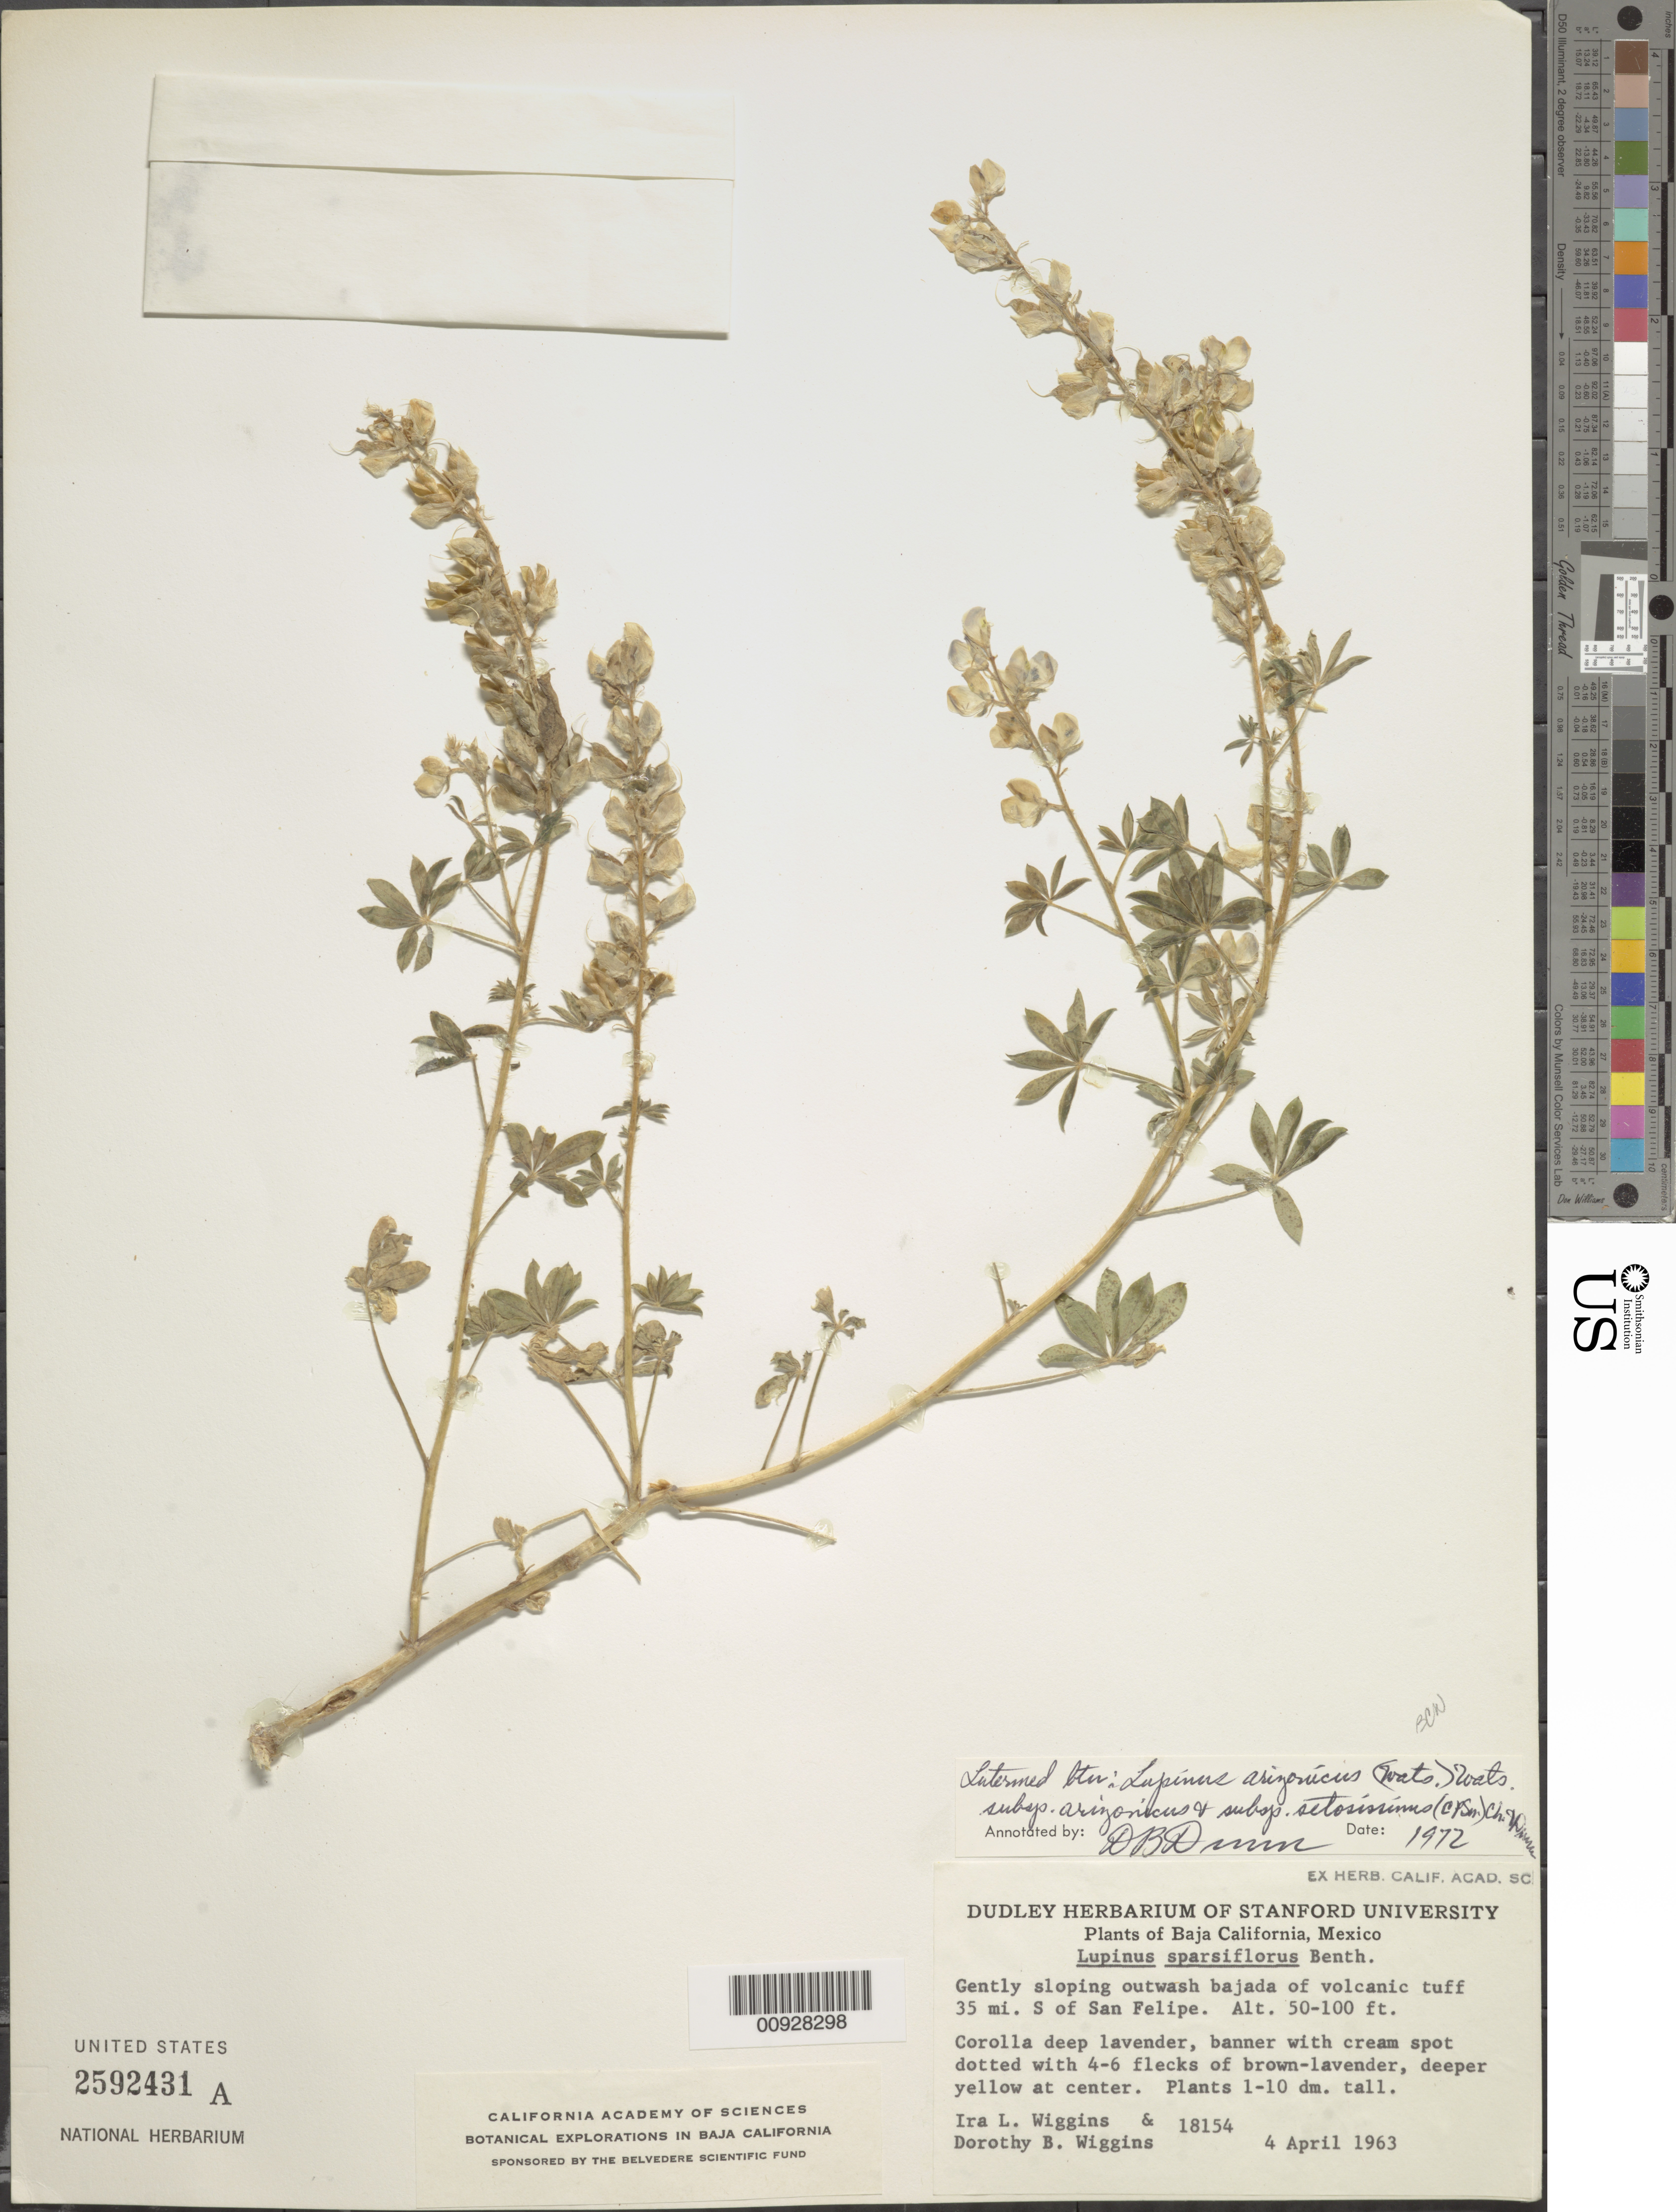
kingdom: Plantae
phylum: Tracheophyta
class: Magnoliopsida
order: Fabales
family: Fabaceae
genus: Lupinus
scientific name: Lupinus arizonicus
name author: (S. Watson) S. Watson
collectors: I. L. Wiggins & D. B. Wiggins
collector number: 18154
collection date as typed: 04 Apr 1963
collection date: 1963-04-04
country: Mexico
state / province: Baja California Norte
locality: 35 mi. S of San Felipe.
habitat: Gently sloping outwash bajada of volcanic tuff.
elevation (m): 15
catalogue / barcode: US 2592431A